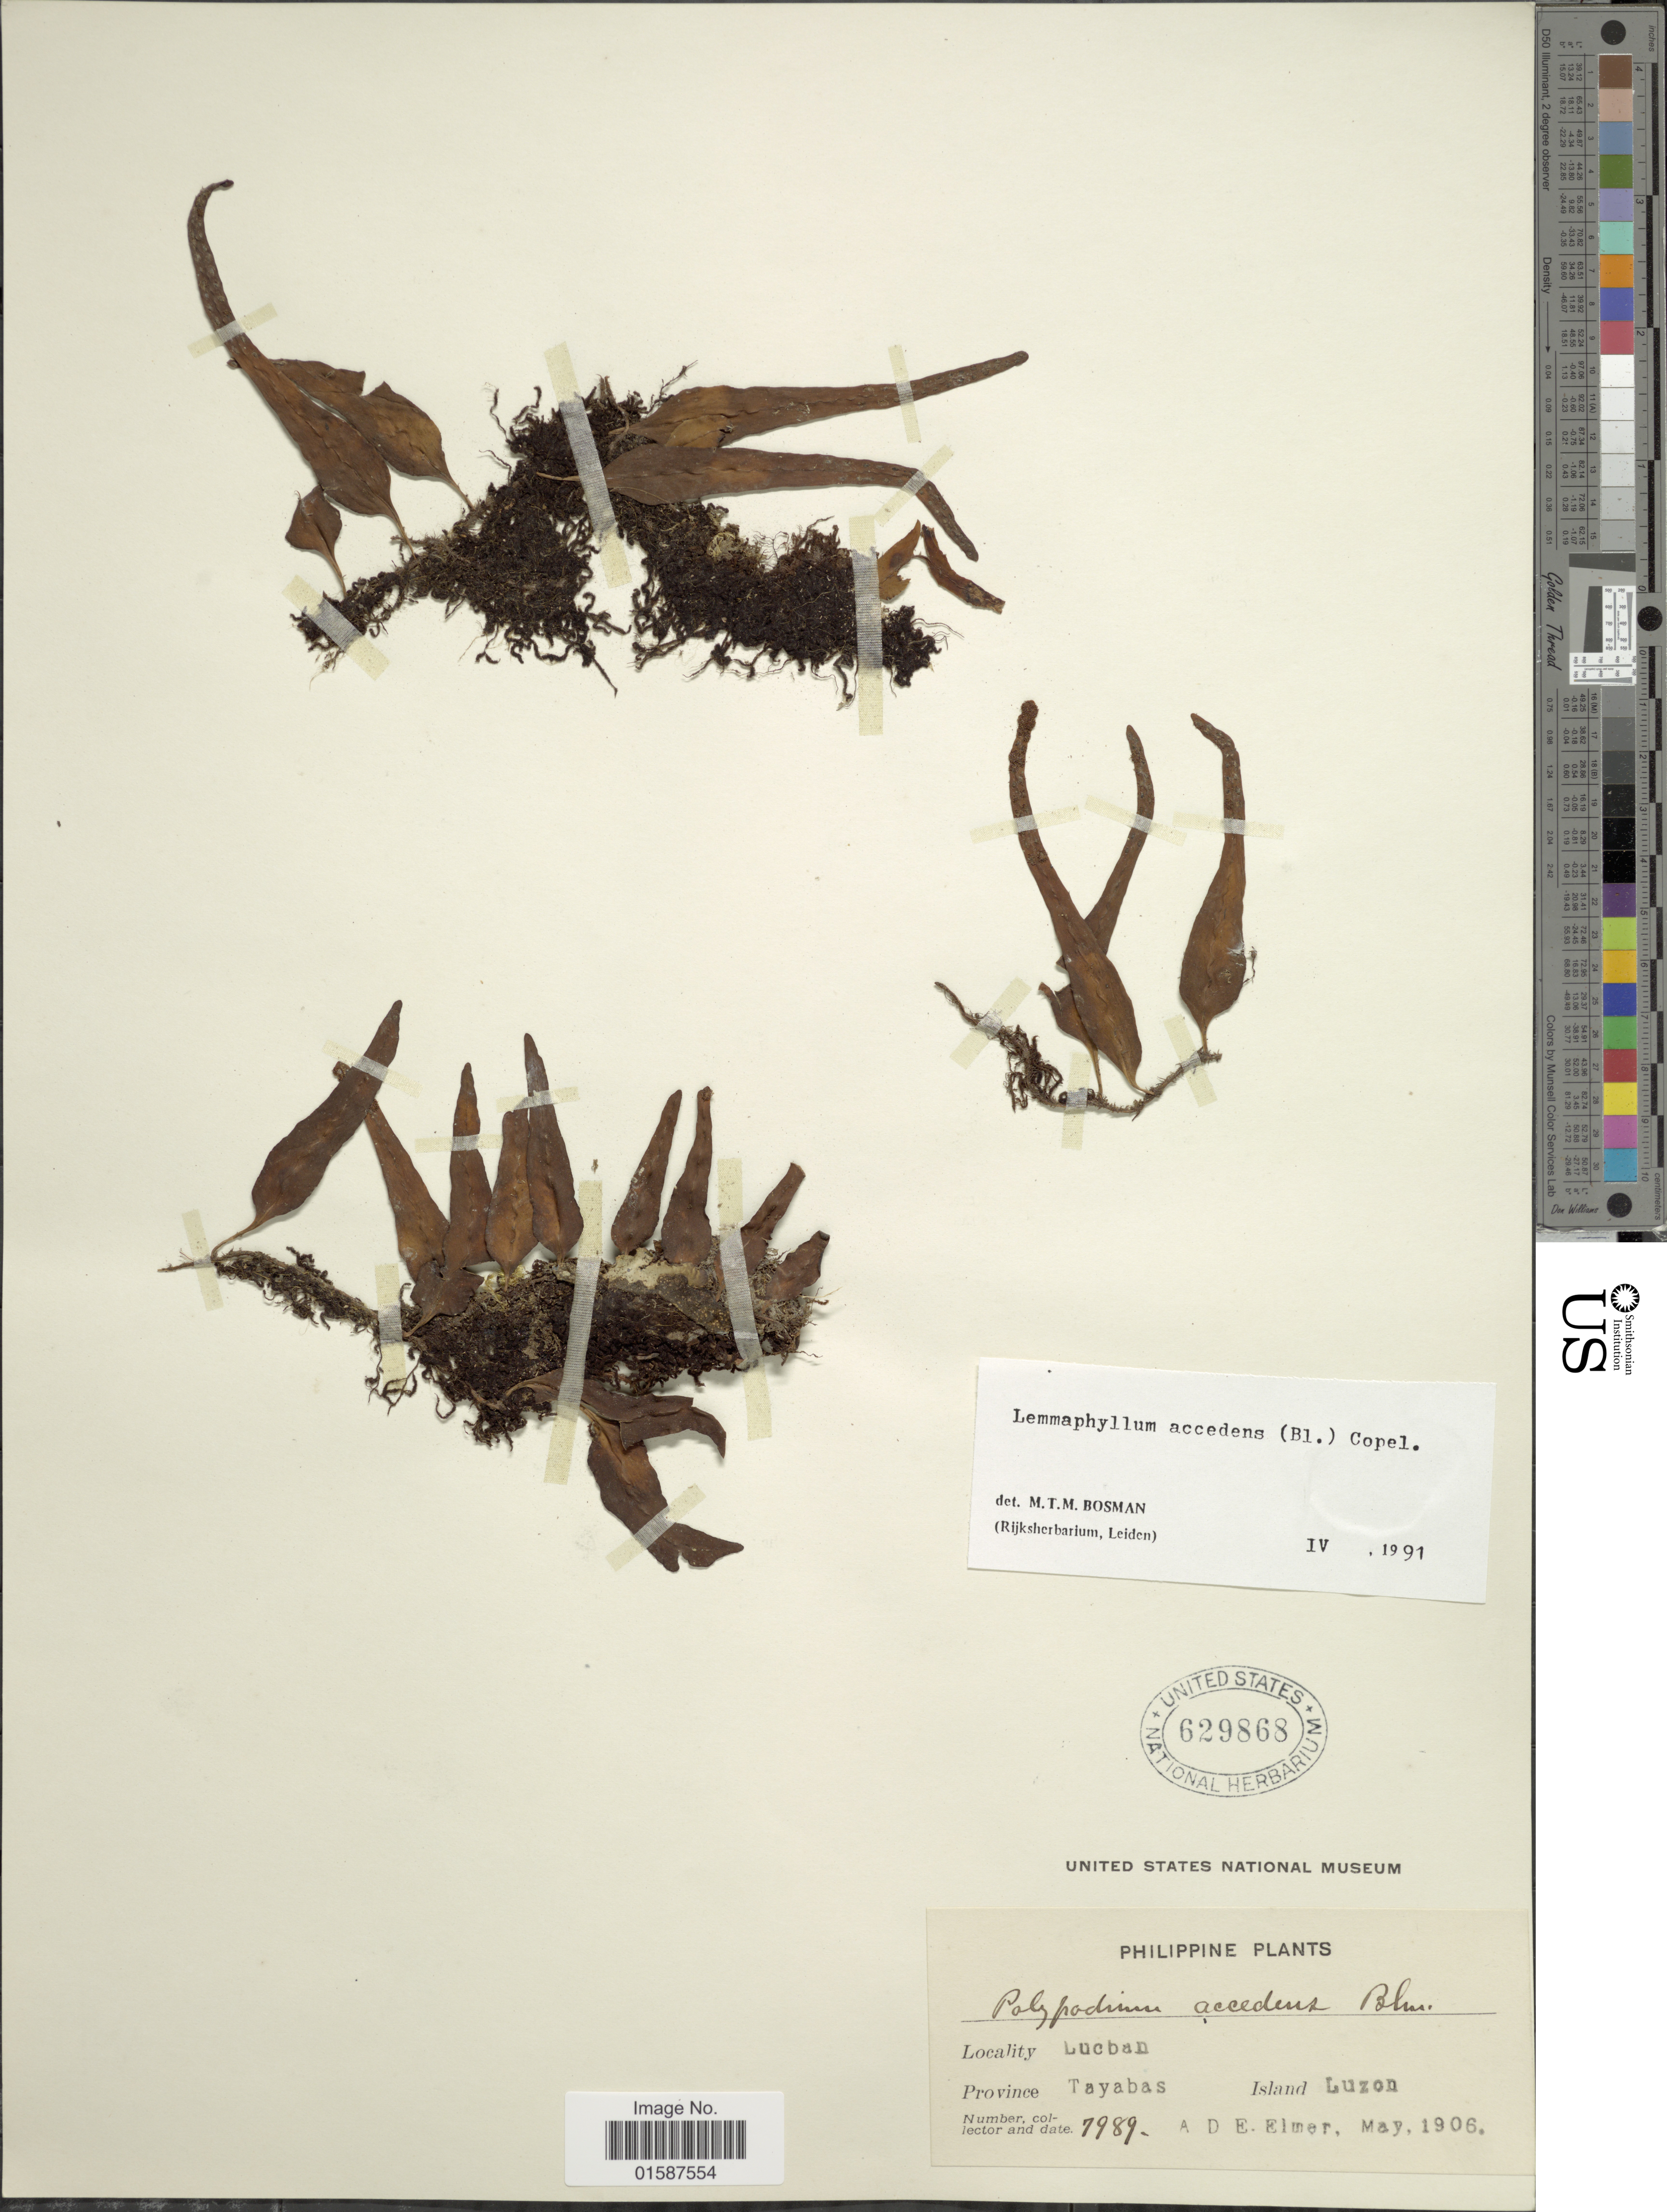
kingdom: Plantae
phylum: Tracheophyta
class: Polypodiopsida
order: Polypodiales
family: Polypodiaceae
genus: Lemmaphyllum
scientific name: Lemmaphyllum accedens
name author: (Blume) Donk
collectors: A. D. E. Elmer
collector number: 7989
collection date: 1906-05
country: Philippines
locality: Lucban, Province Tayabas, Island Luzon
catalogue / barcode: US 629868